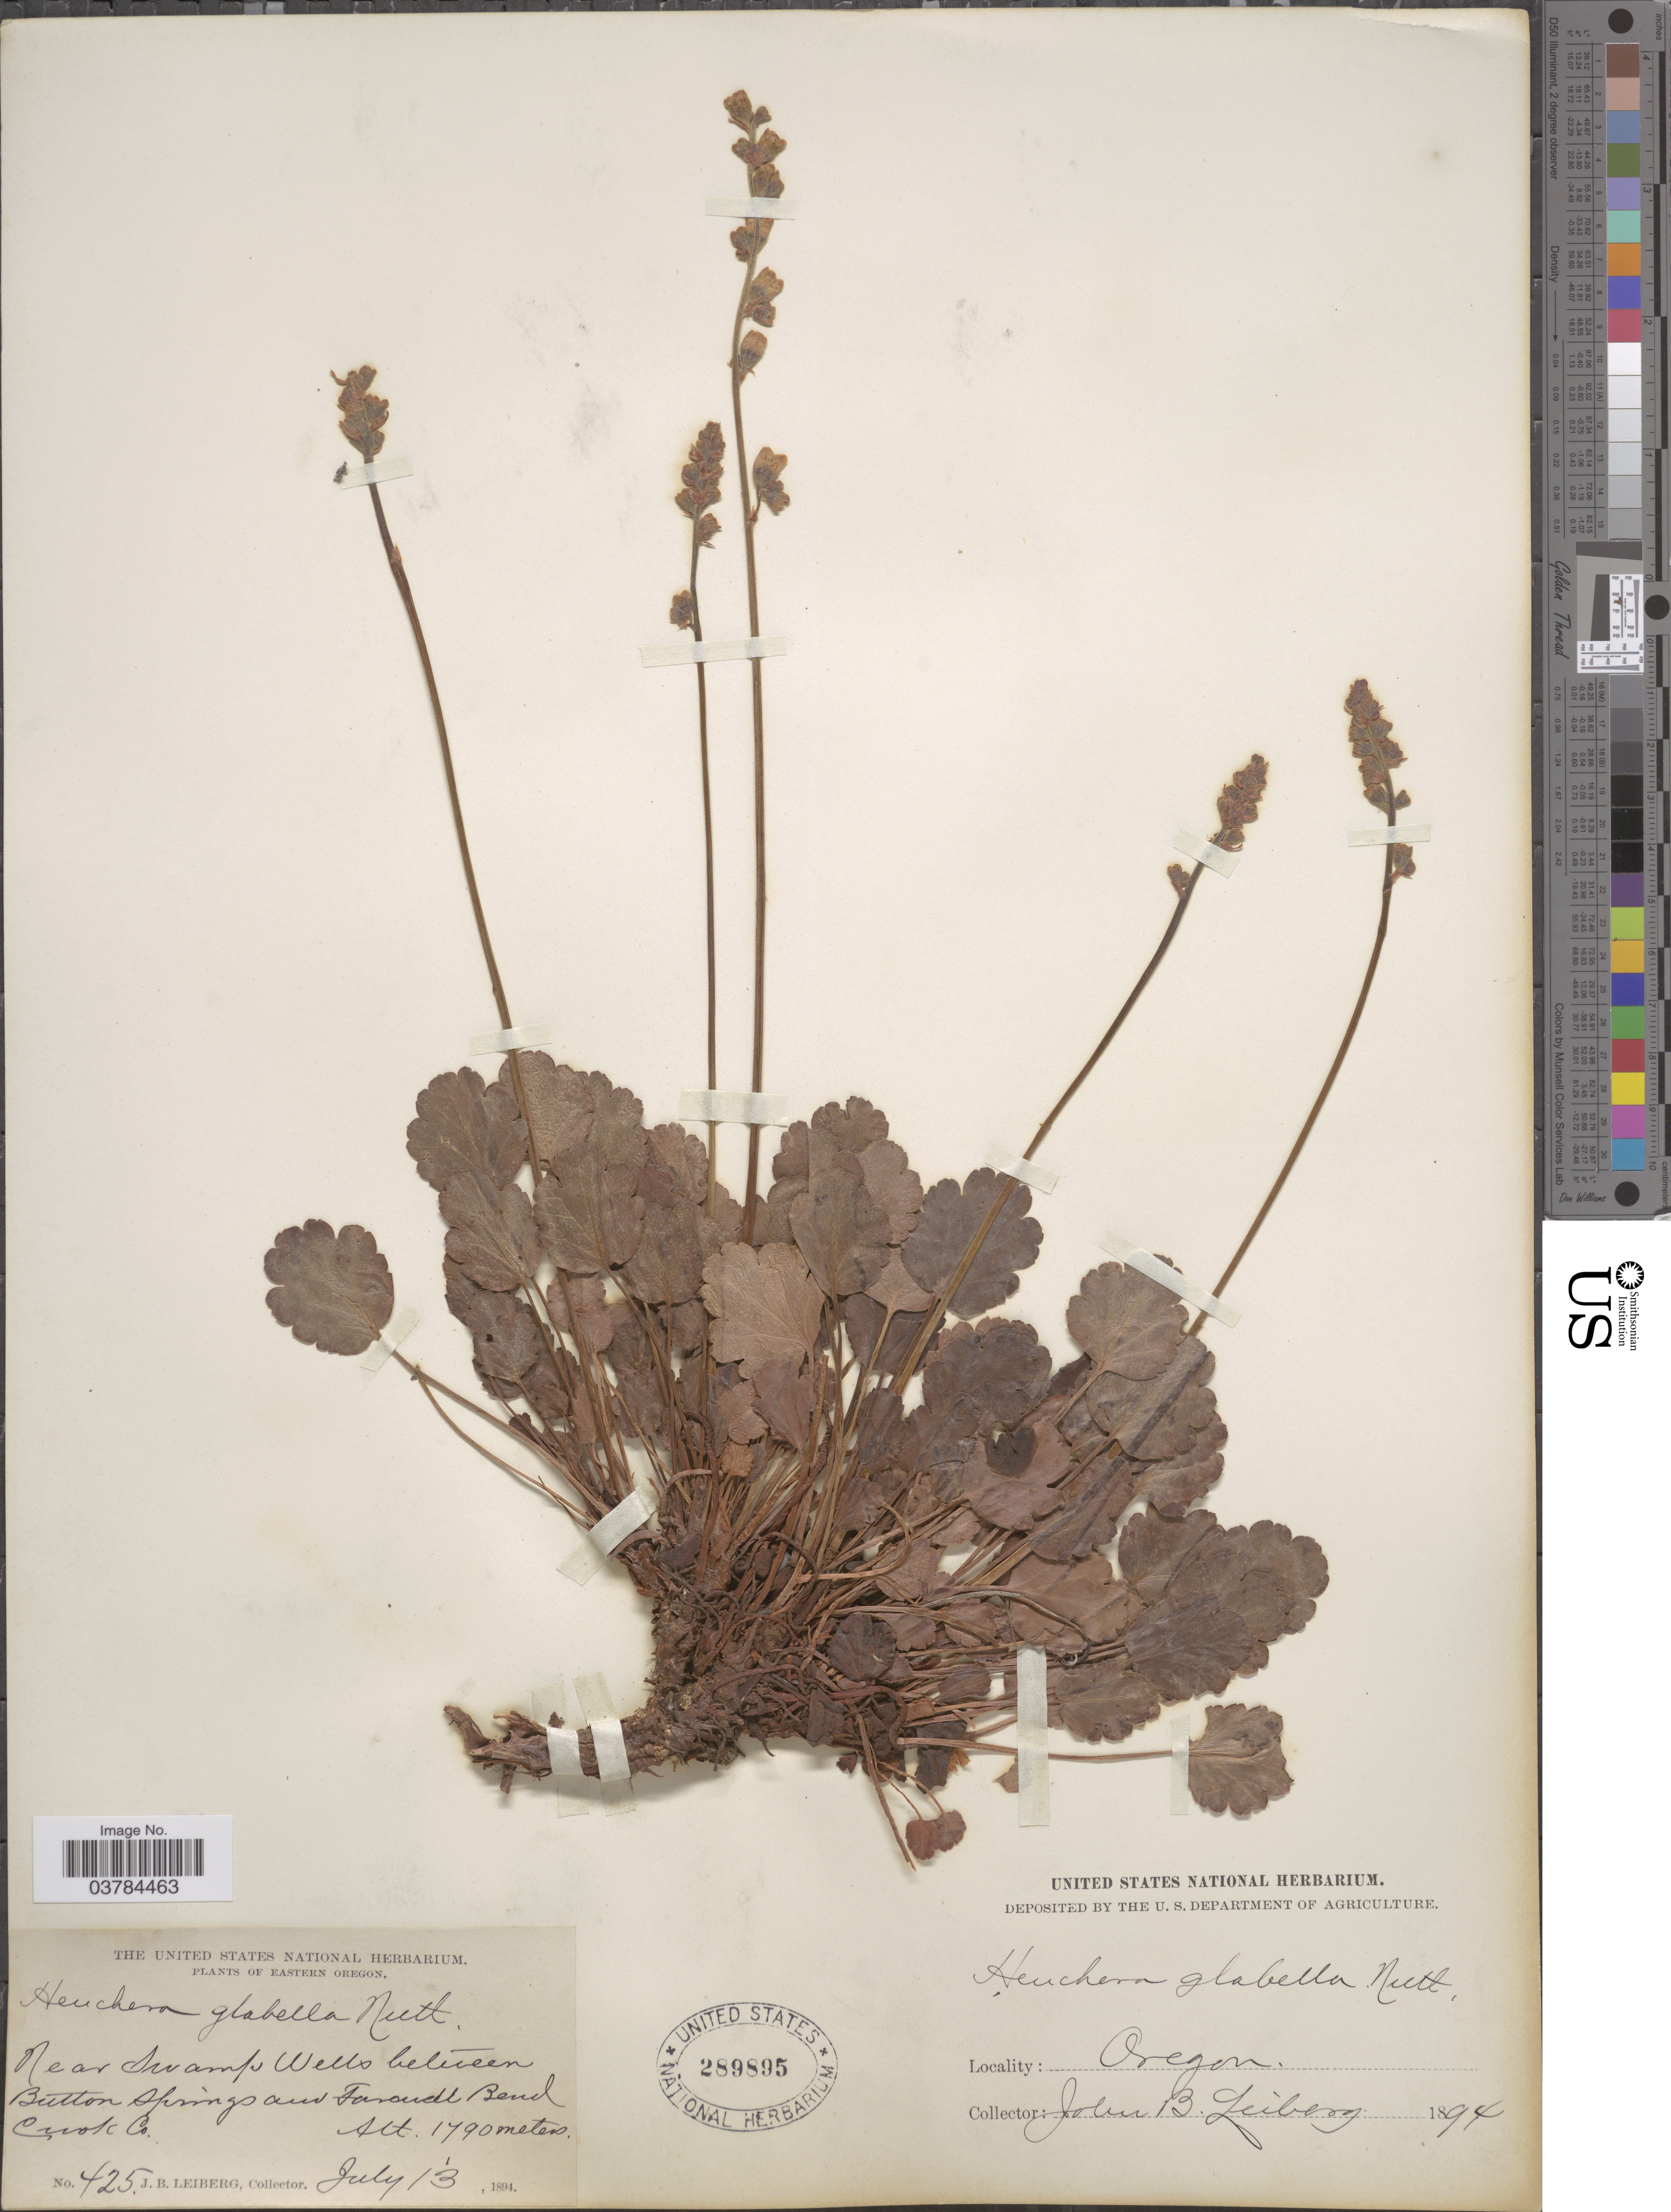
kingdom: Plantae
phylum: Tracheophyta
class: Magnoliopsida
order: Saxifragales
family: Saxifragaceae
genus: Heuchera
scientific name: Heuchera glabella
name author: Torr. & A. Gray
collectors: J. B. Leiberg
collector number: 425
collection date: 1894-07-13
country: United States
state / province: Oregon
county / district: Crook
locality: Eastern Oregon. Near Swamp Wells between Button Springs and Farewell Bend. Crook Co.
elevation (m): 1790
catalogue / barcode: US 289895